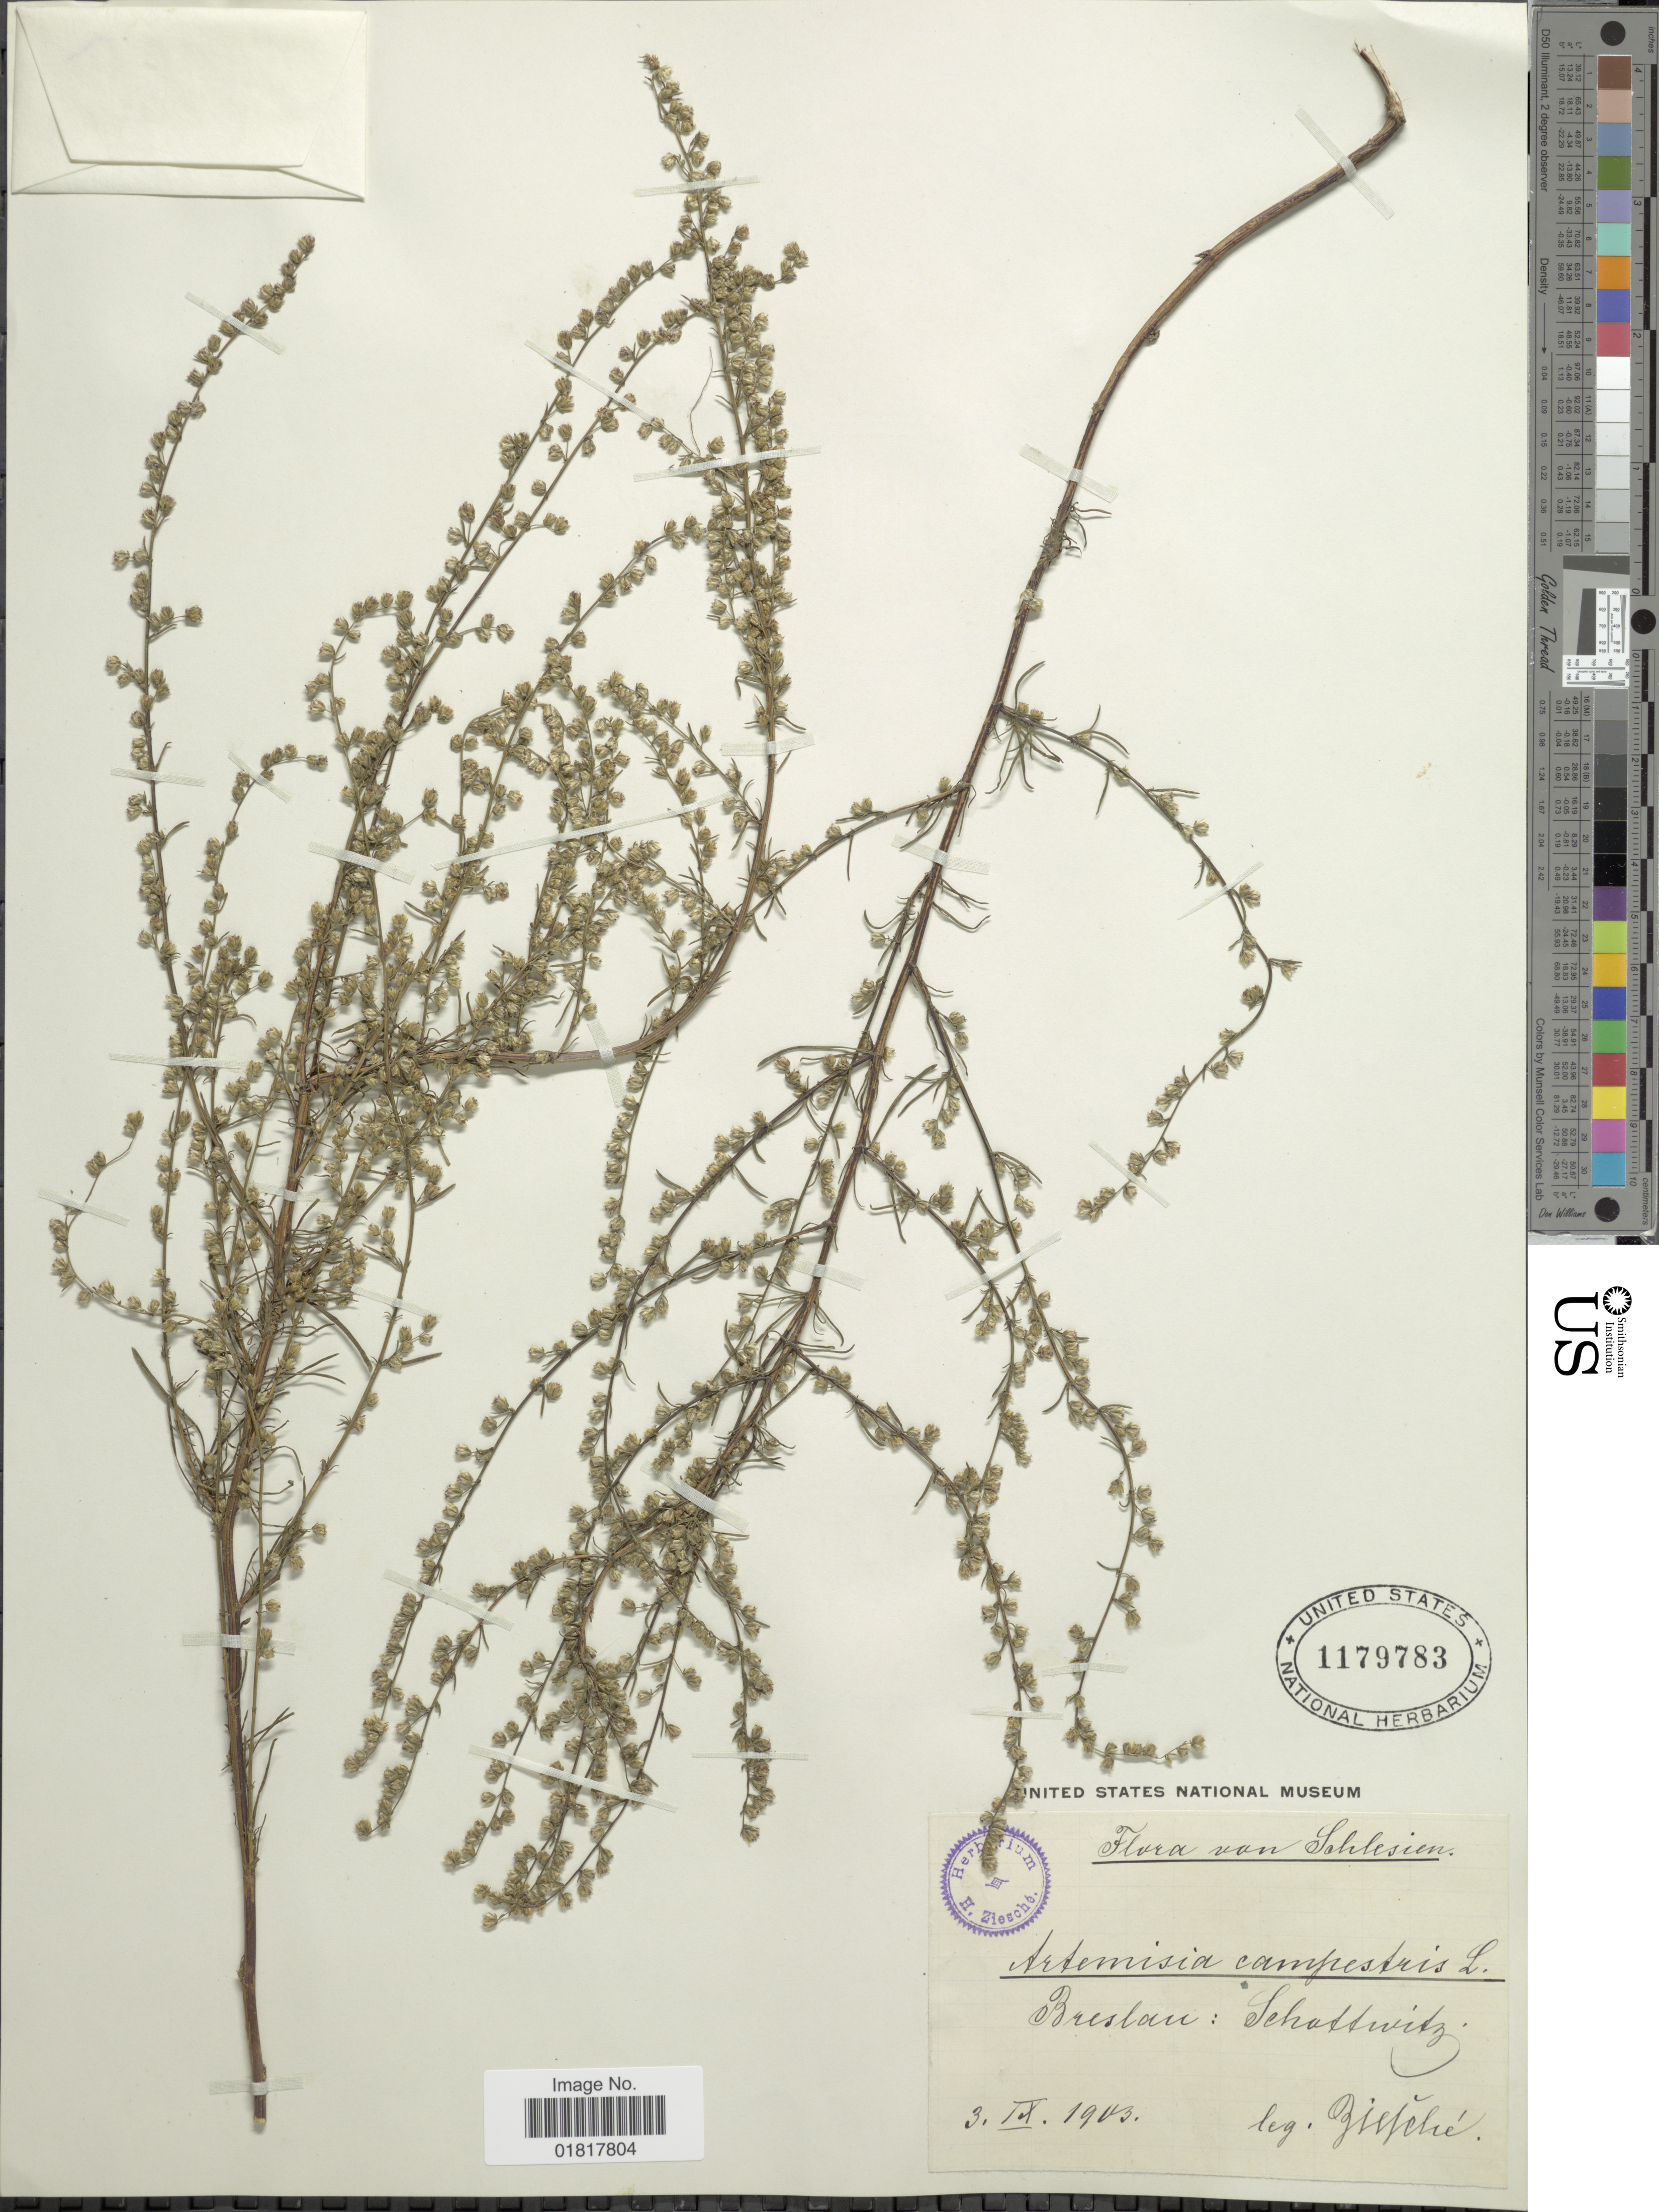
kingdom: Plantae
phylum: Tracheophyta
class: Magnoliopsida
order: Asterales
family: Asteraceae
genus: Artemisia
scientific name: Artemisia campestris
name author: L.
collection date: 1903-09-03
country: Poland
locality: Schlesien, Breslau: Schattwitz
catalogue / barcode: US 1179783